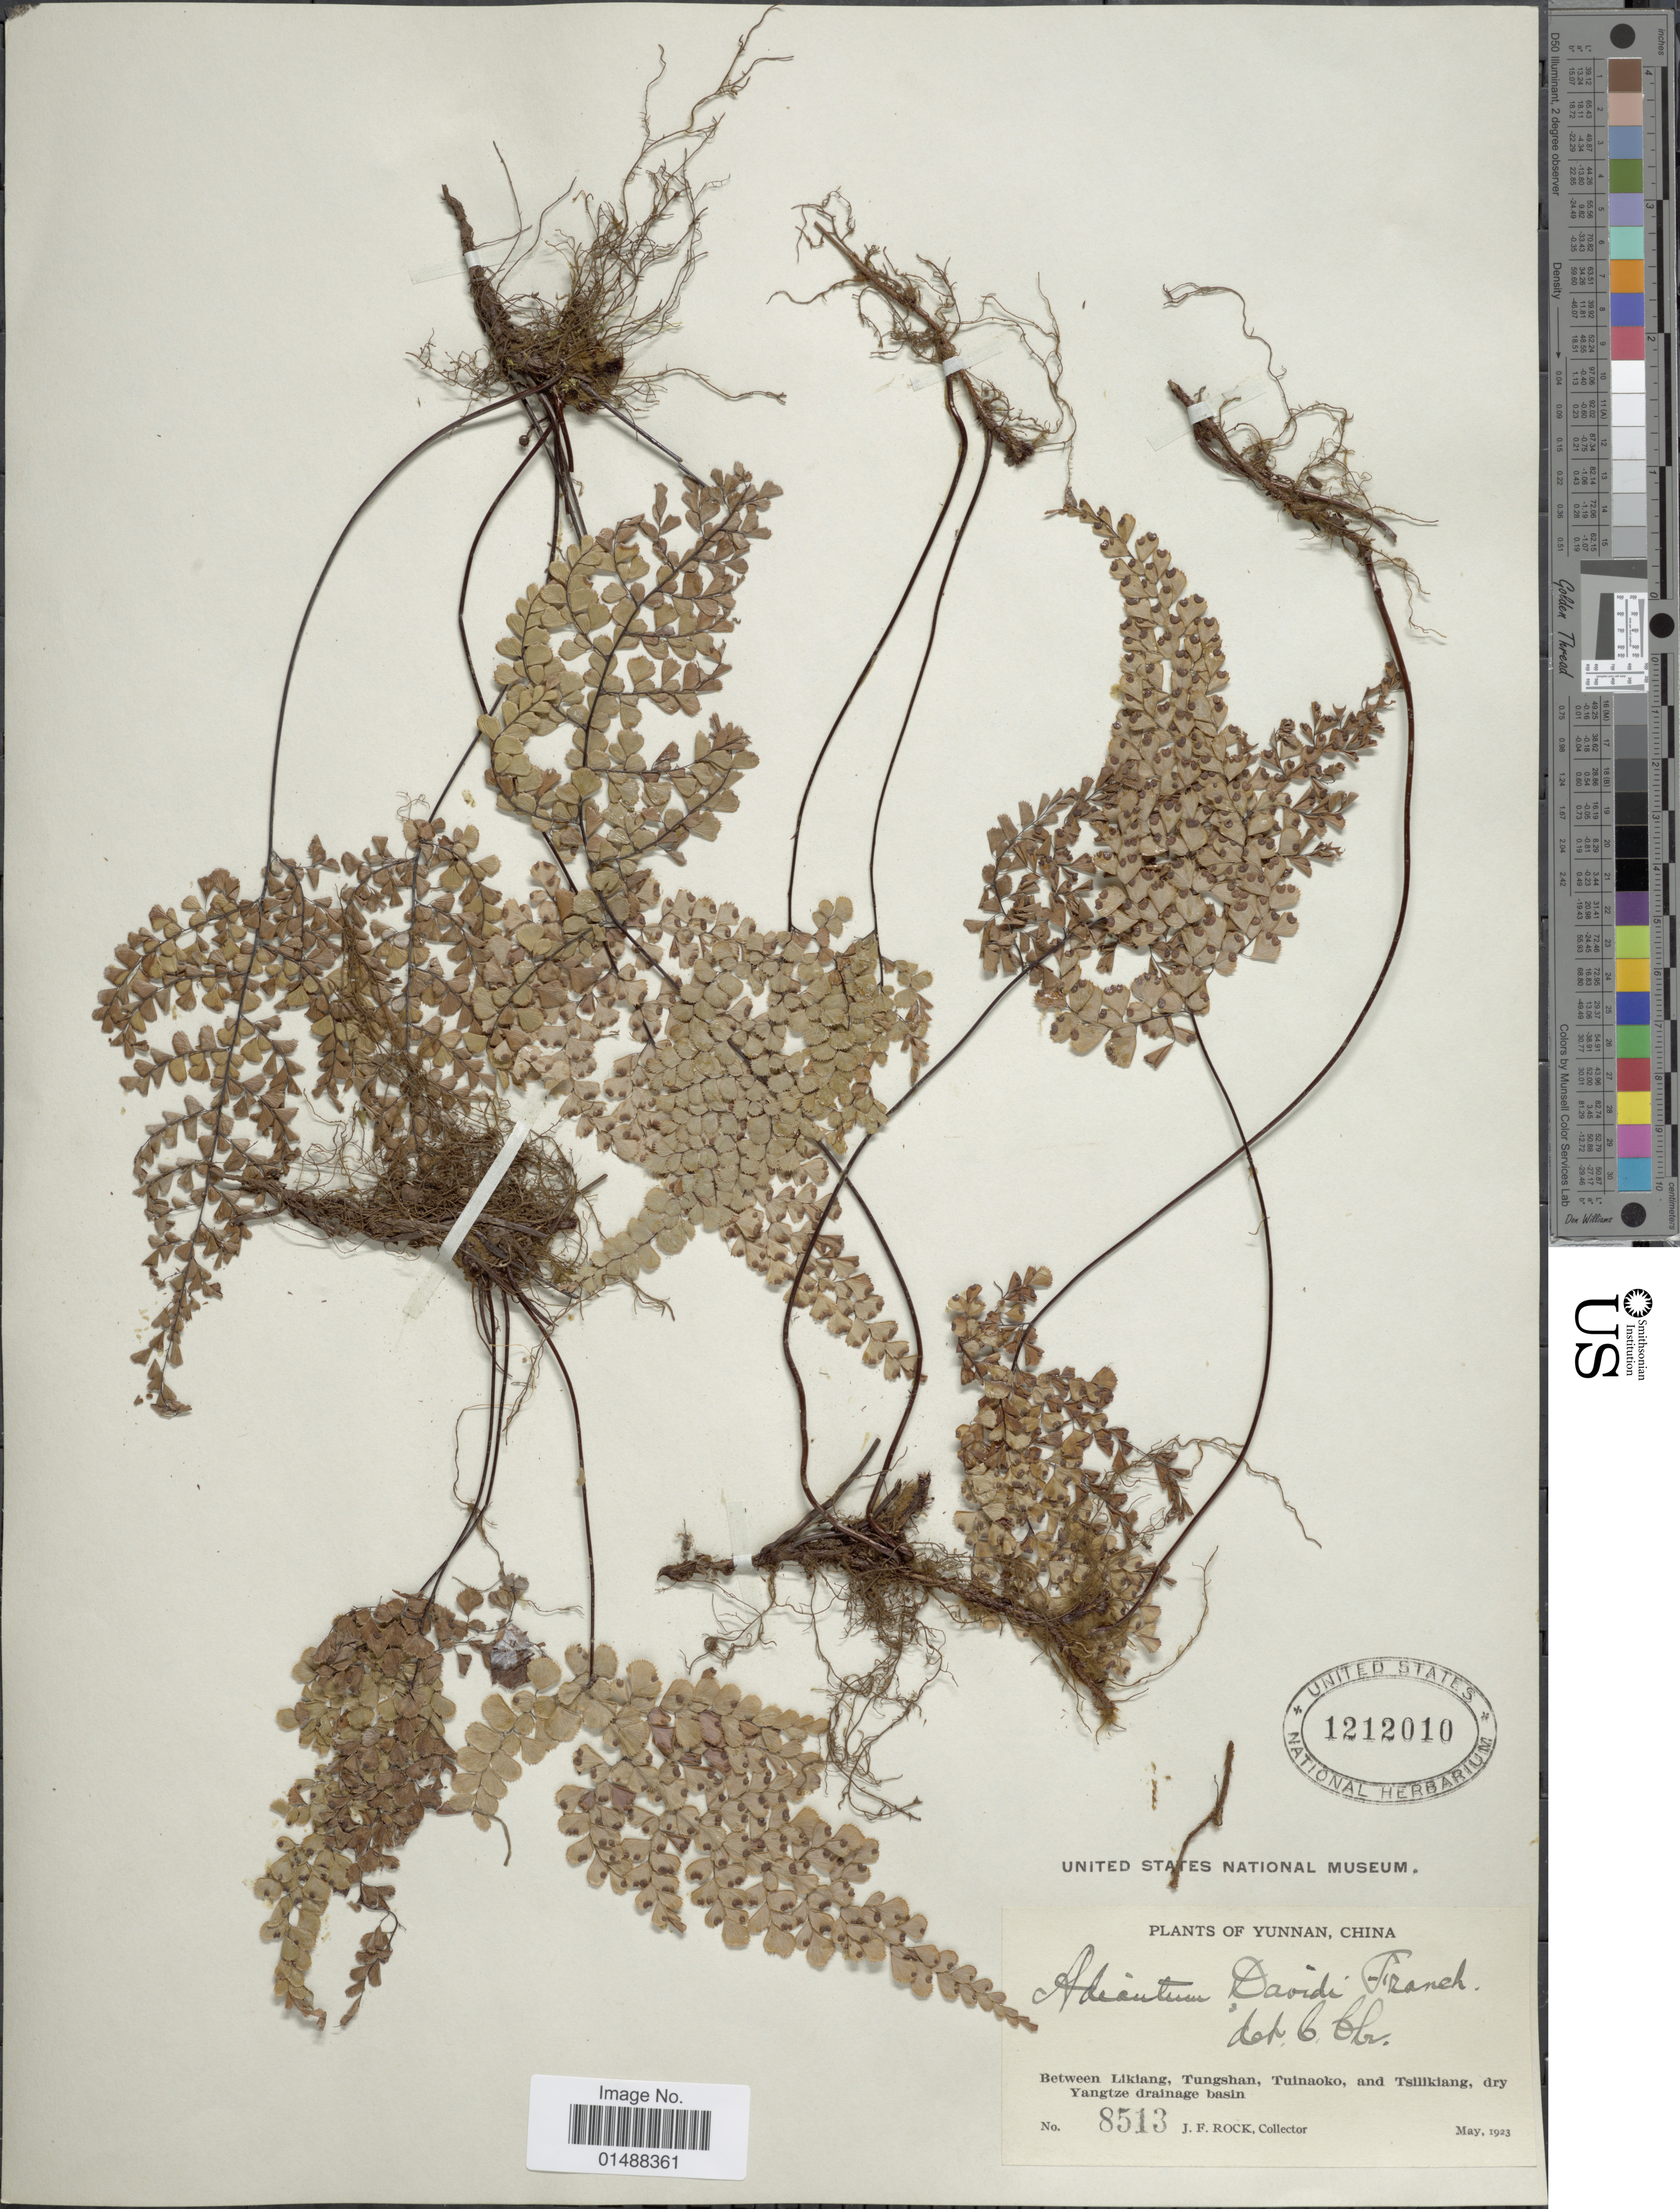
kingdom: Plantae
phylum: Tracheophyta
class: Polypodiopsida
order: Polypodiales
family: Pteridaceae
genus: Adiantum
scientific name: Adiantum davidii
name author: Franch.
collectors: J. Rock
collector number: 8513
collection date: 1923-05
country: China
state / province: Yunnan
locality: China, Yunnan, between Likiang, Tungshan, Tuinaoko, and Tsilikiang, dry Yangtze drainage basin.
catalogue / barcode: US 1212010